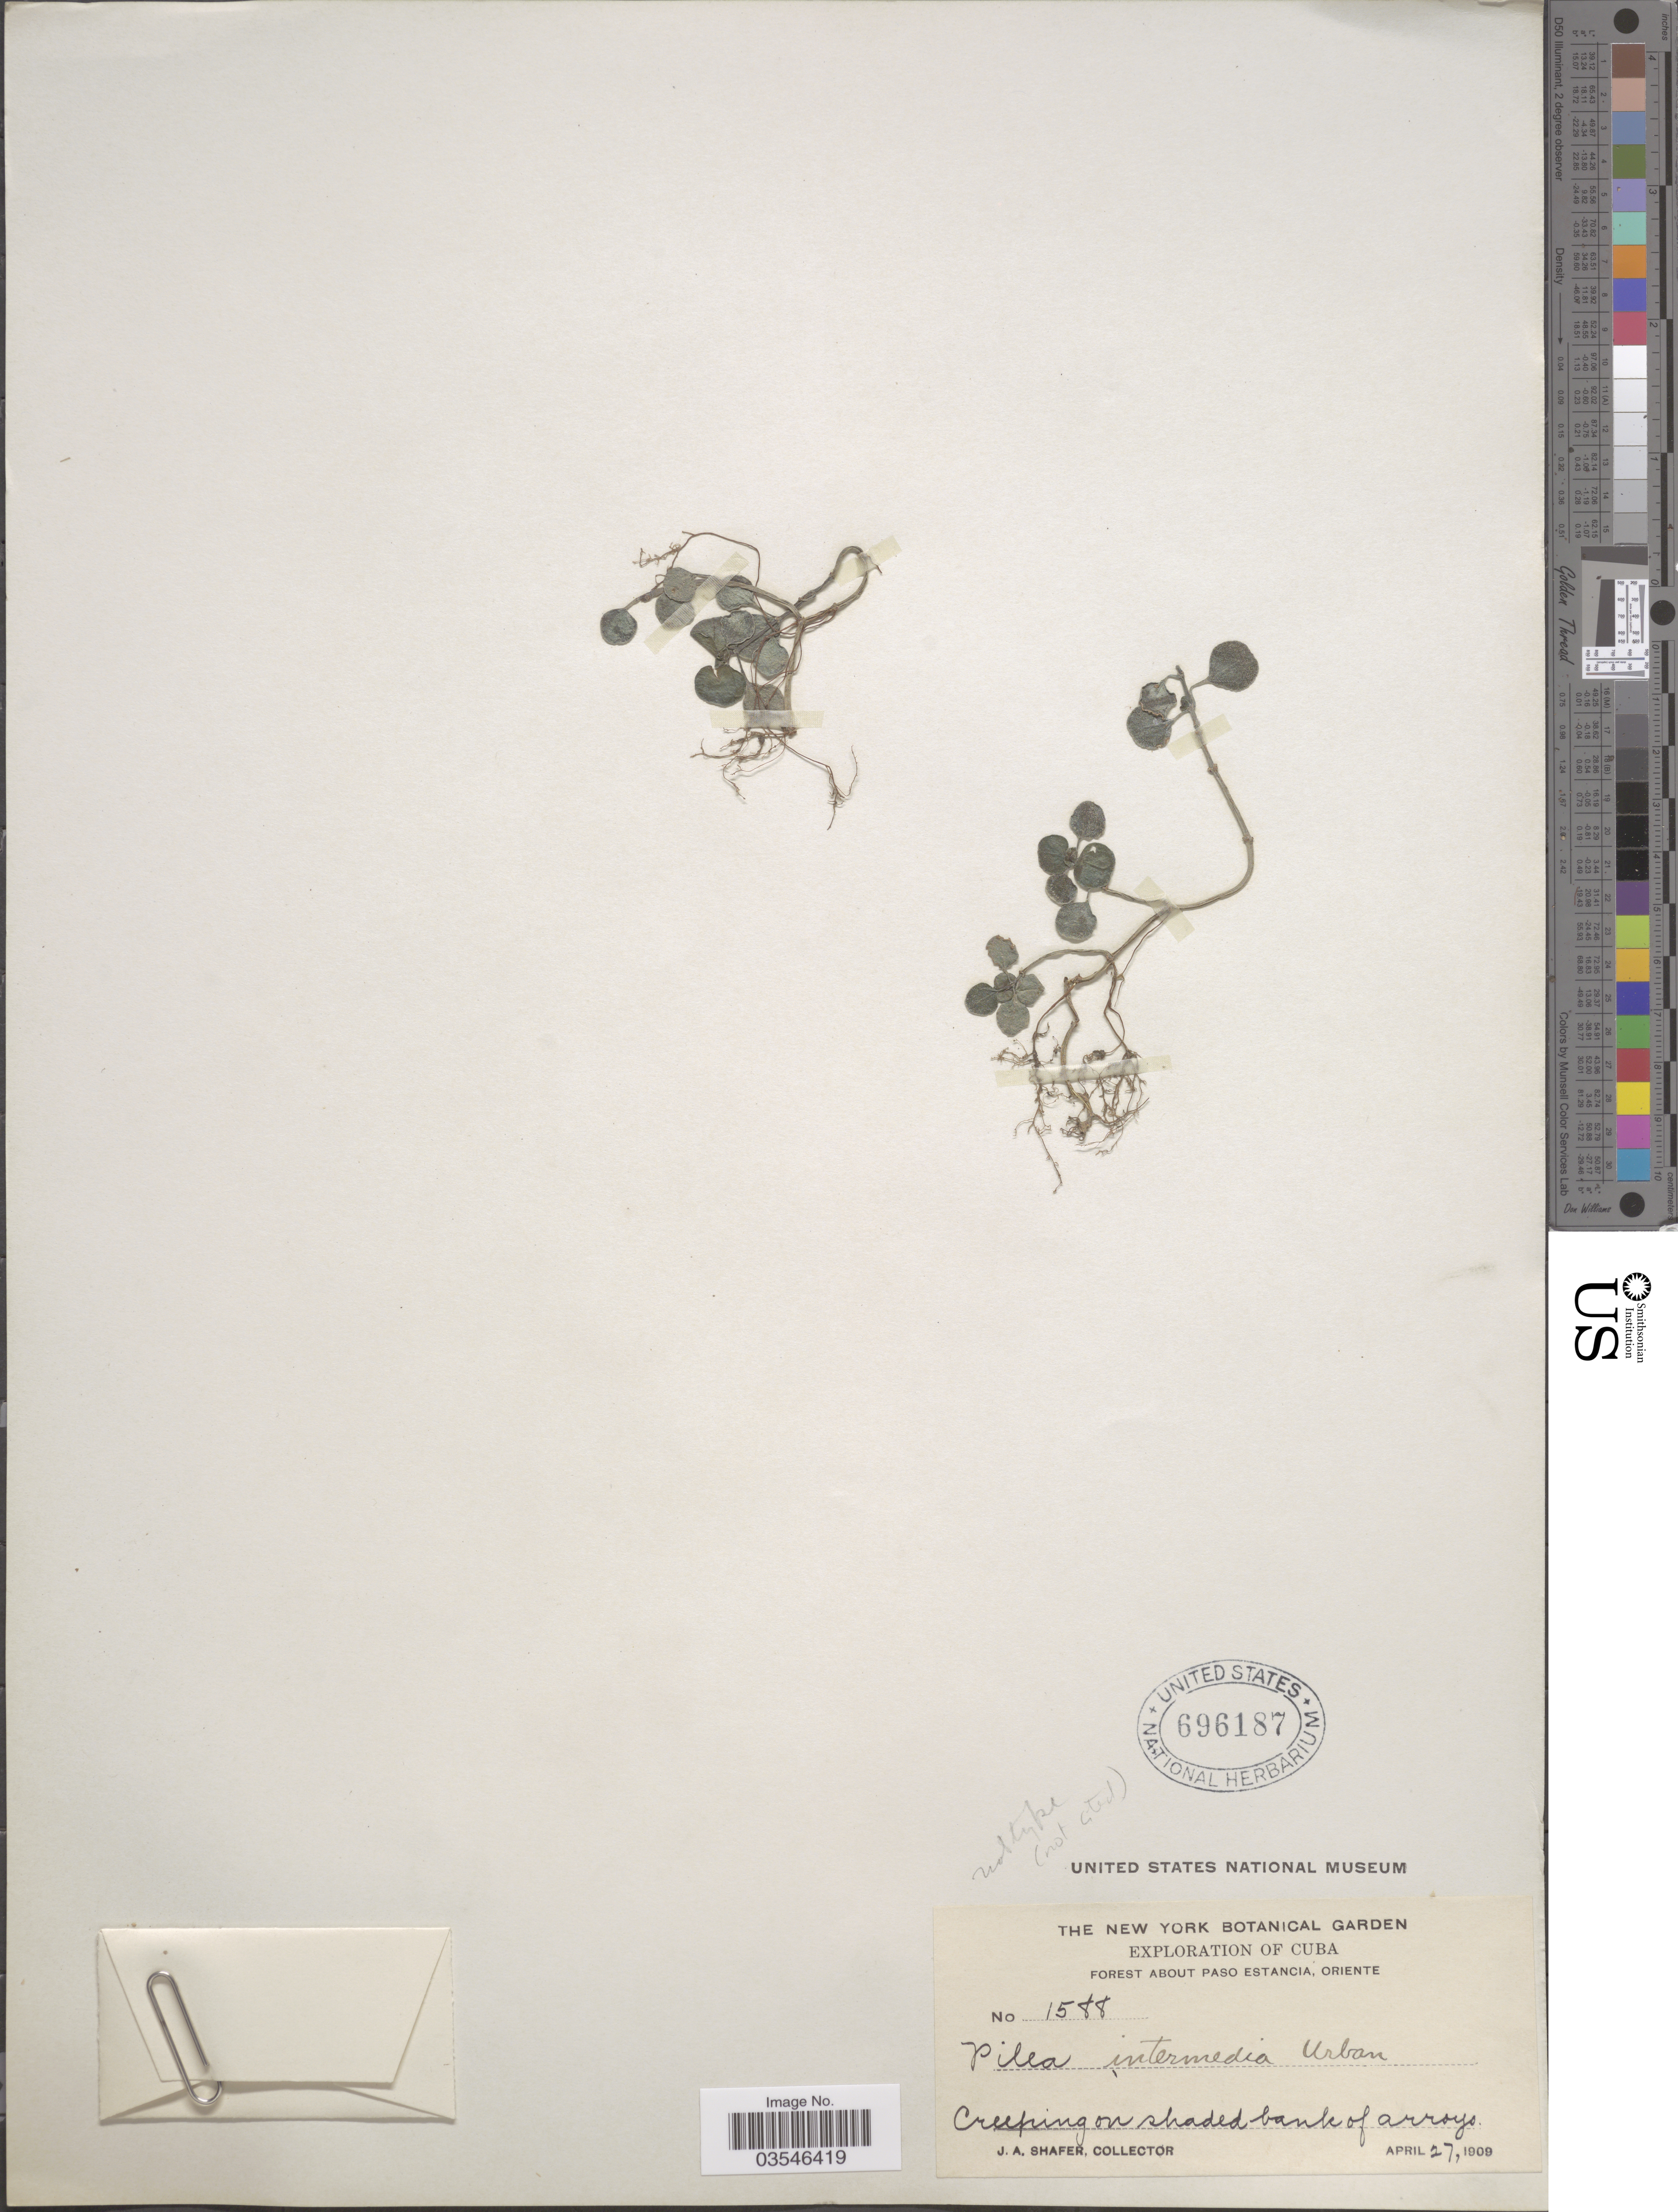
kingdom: Plantae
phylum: Tracheophyta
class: Magnoliopsida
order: Rosales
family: Urticaceae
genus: Pilea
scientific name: Pilea intermedia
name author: (Wedd.) Urb.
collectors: J. A. Shafer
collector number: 1588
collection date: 1909-04-27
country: Cuba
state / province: Oriente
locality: Forest about Paso Estancia.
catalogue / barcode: US 696187